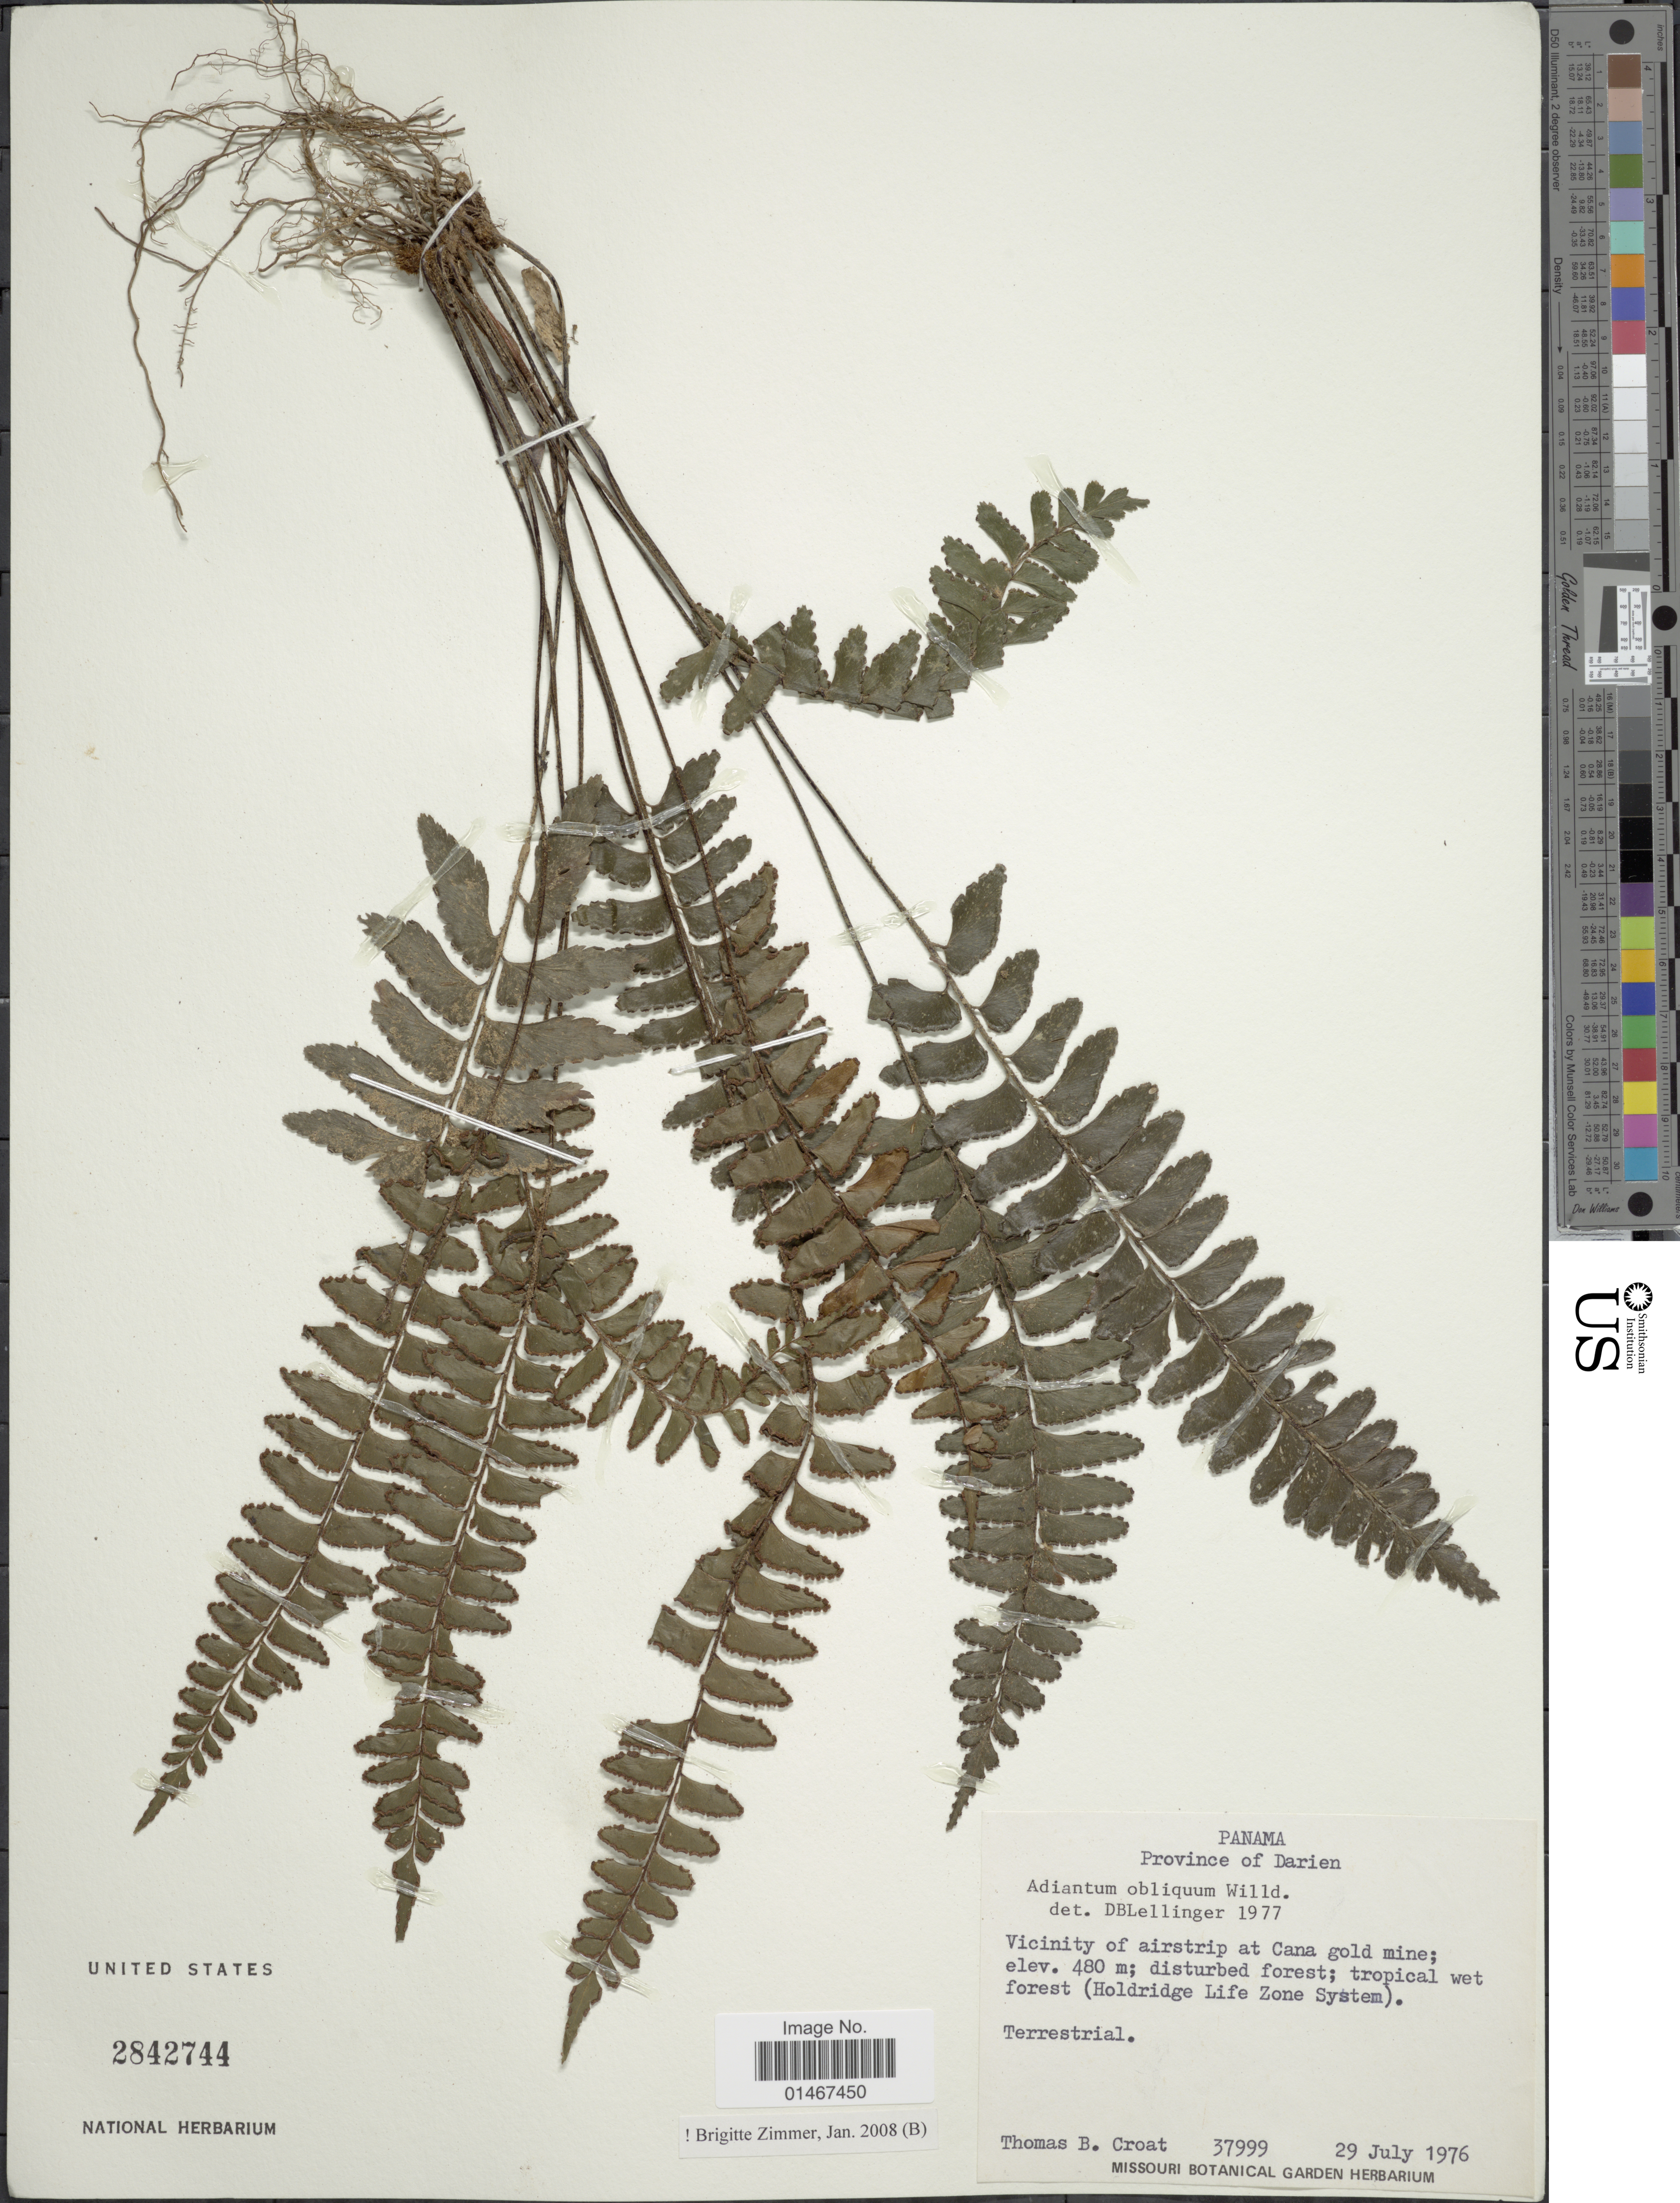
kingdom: Plantae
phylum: Tracheophyta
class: Polypodiopsida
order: Polypodiales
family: Pteridaceae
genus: Adiantum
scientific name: Adiantum obliquum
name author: Willd.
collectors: T. B. Croat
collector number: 37999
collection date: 1976-07-29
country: Panama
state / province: Darién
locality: Province of Darien. Vicinity of airstrip at Cana gold mine. (Holdridge Life Zone System).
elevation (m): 480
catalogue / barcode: US 2842744